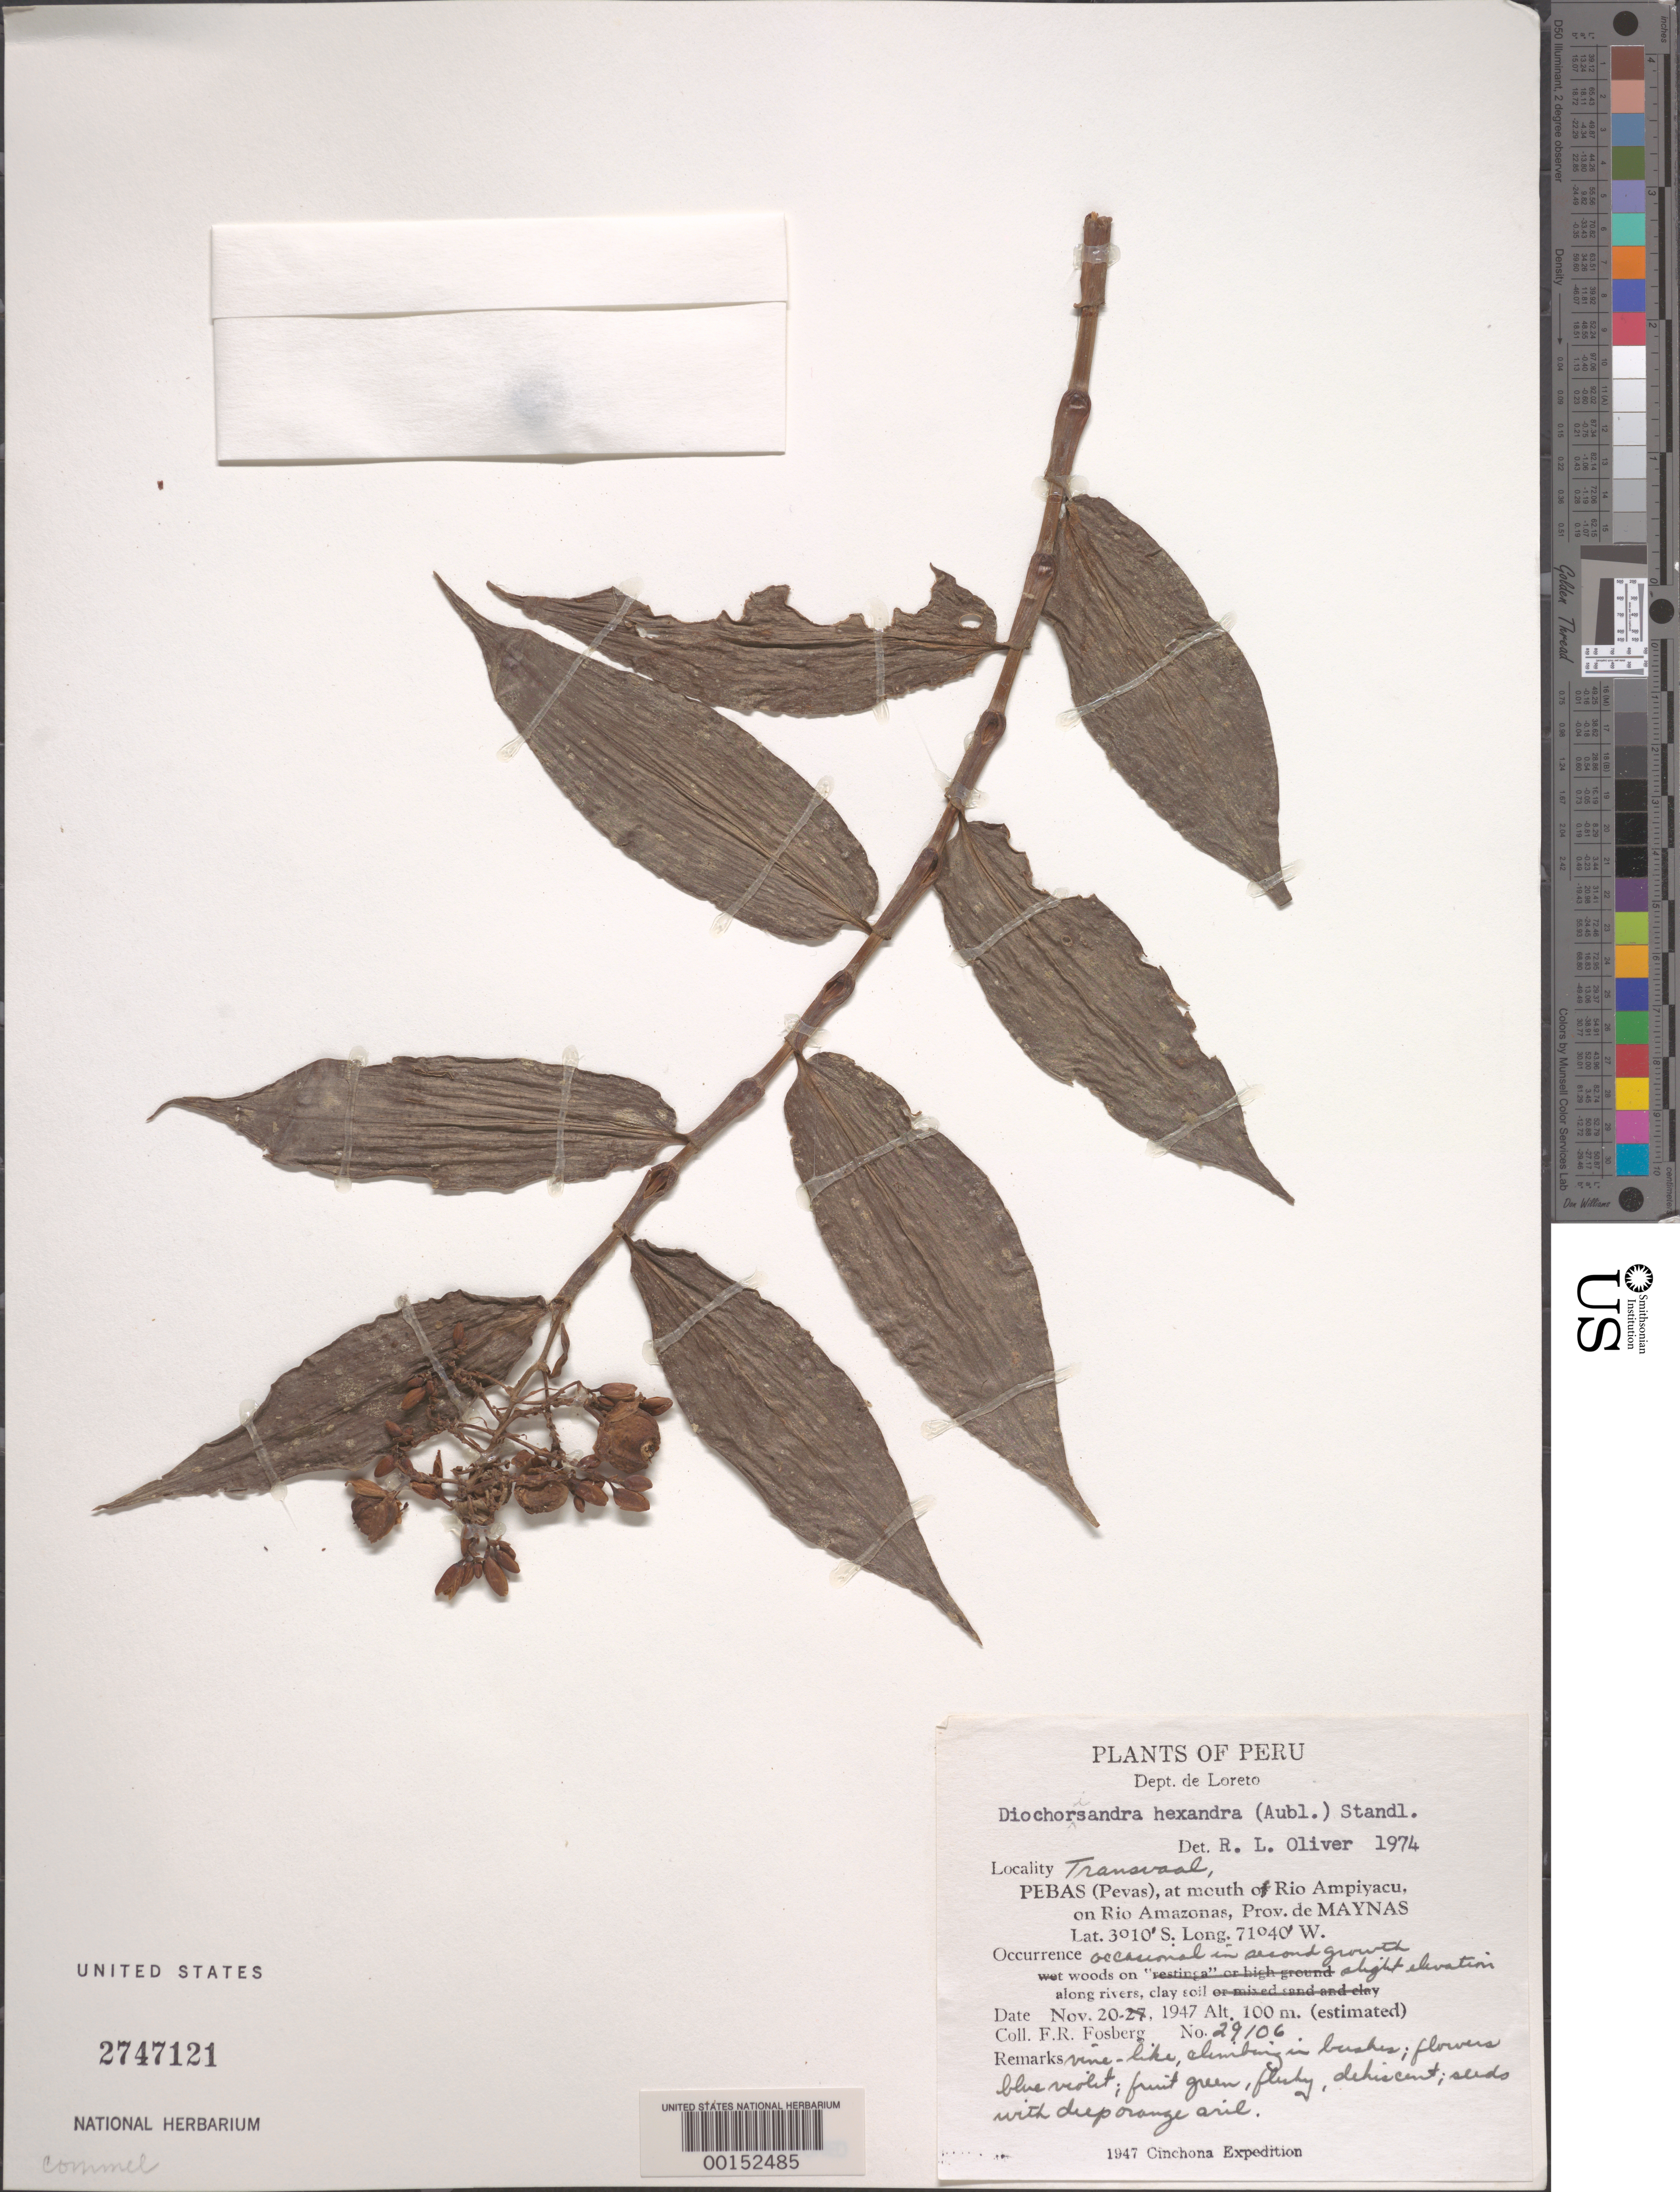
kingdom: Plantae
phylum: Tracheophyta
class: Liliopsida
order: Commelinales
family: Commelinaceae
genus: Dichorisandra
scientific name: Dichorisandra hexandra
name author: (Aubl.) Standl.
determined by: Oliver, R. L.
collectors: F. R. Fosberg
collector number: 29106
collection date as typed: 20 Nov 1947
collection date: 1947-11-20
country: Peru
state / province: Loreto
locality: Pebas, mouth of rio ampiyacu, on rio mazonas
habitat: Woods along river, clay soil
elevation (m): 100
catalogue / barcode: US 2747121